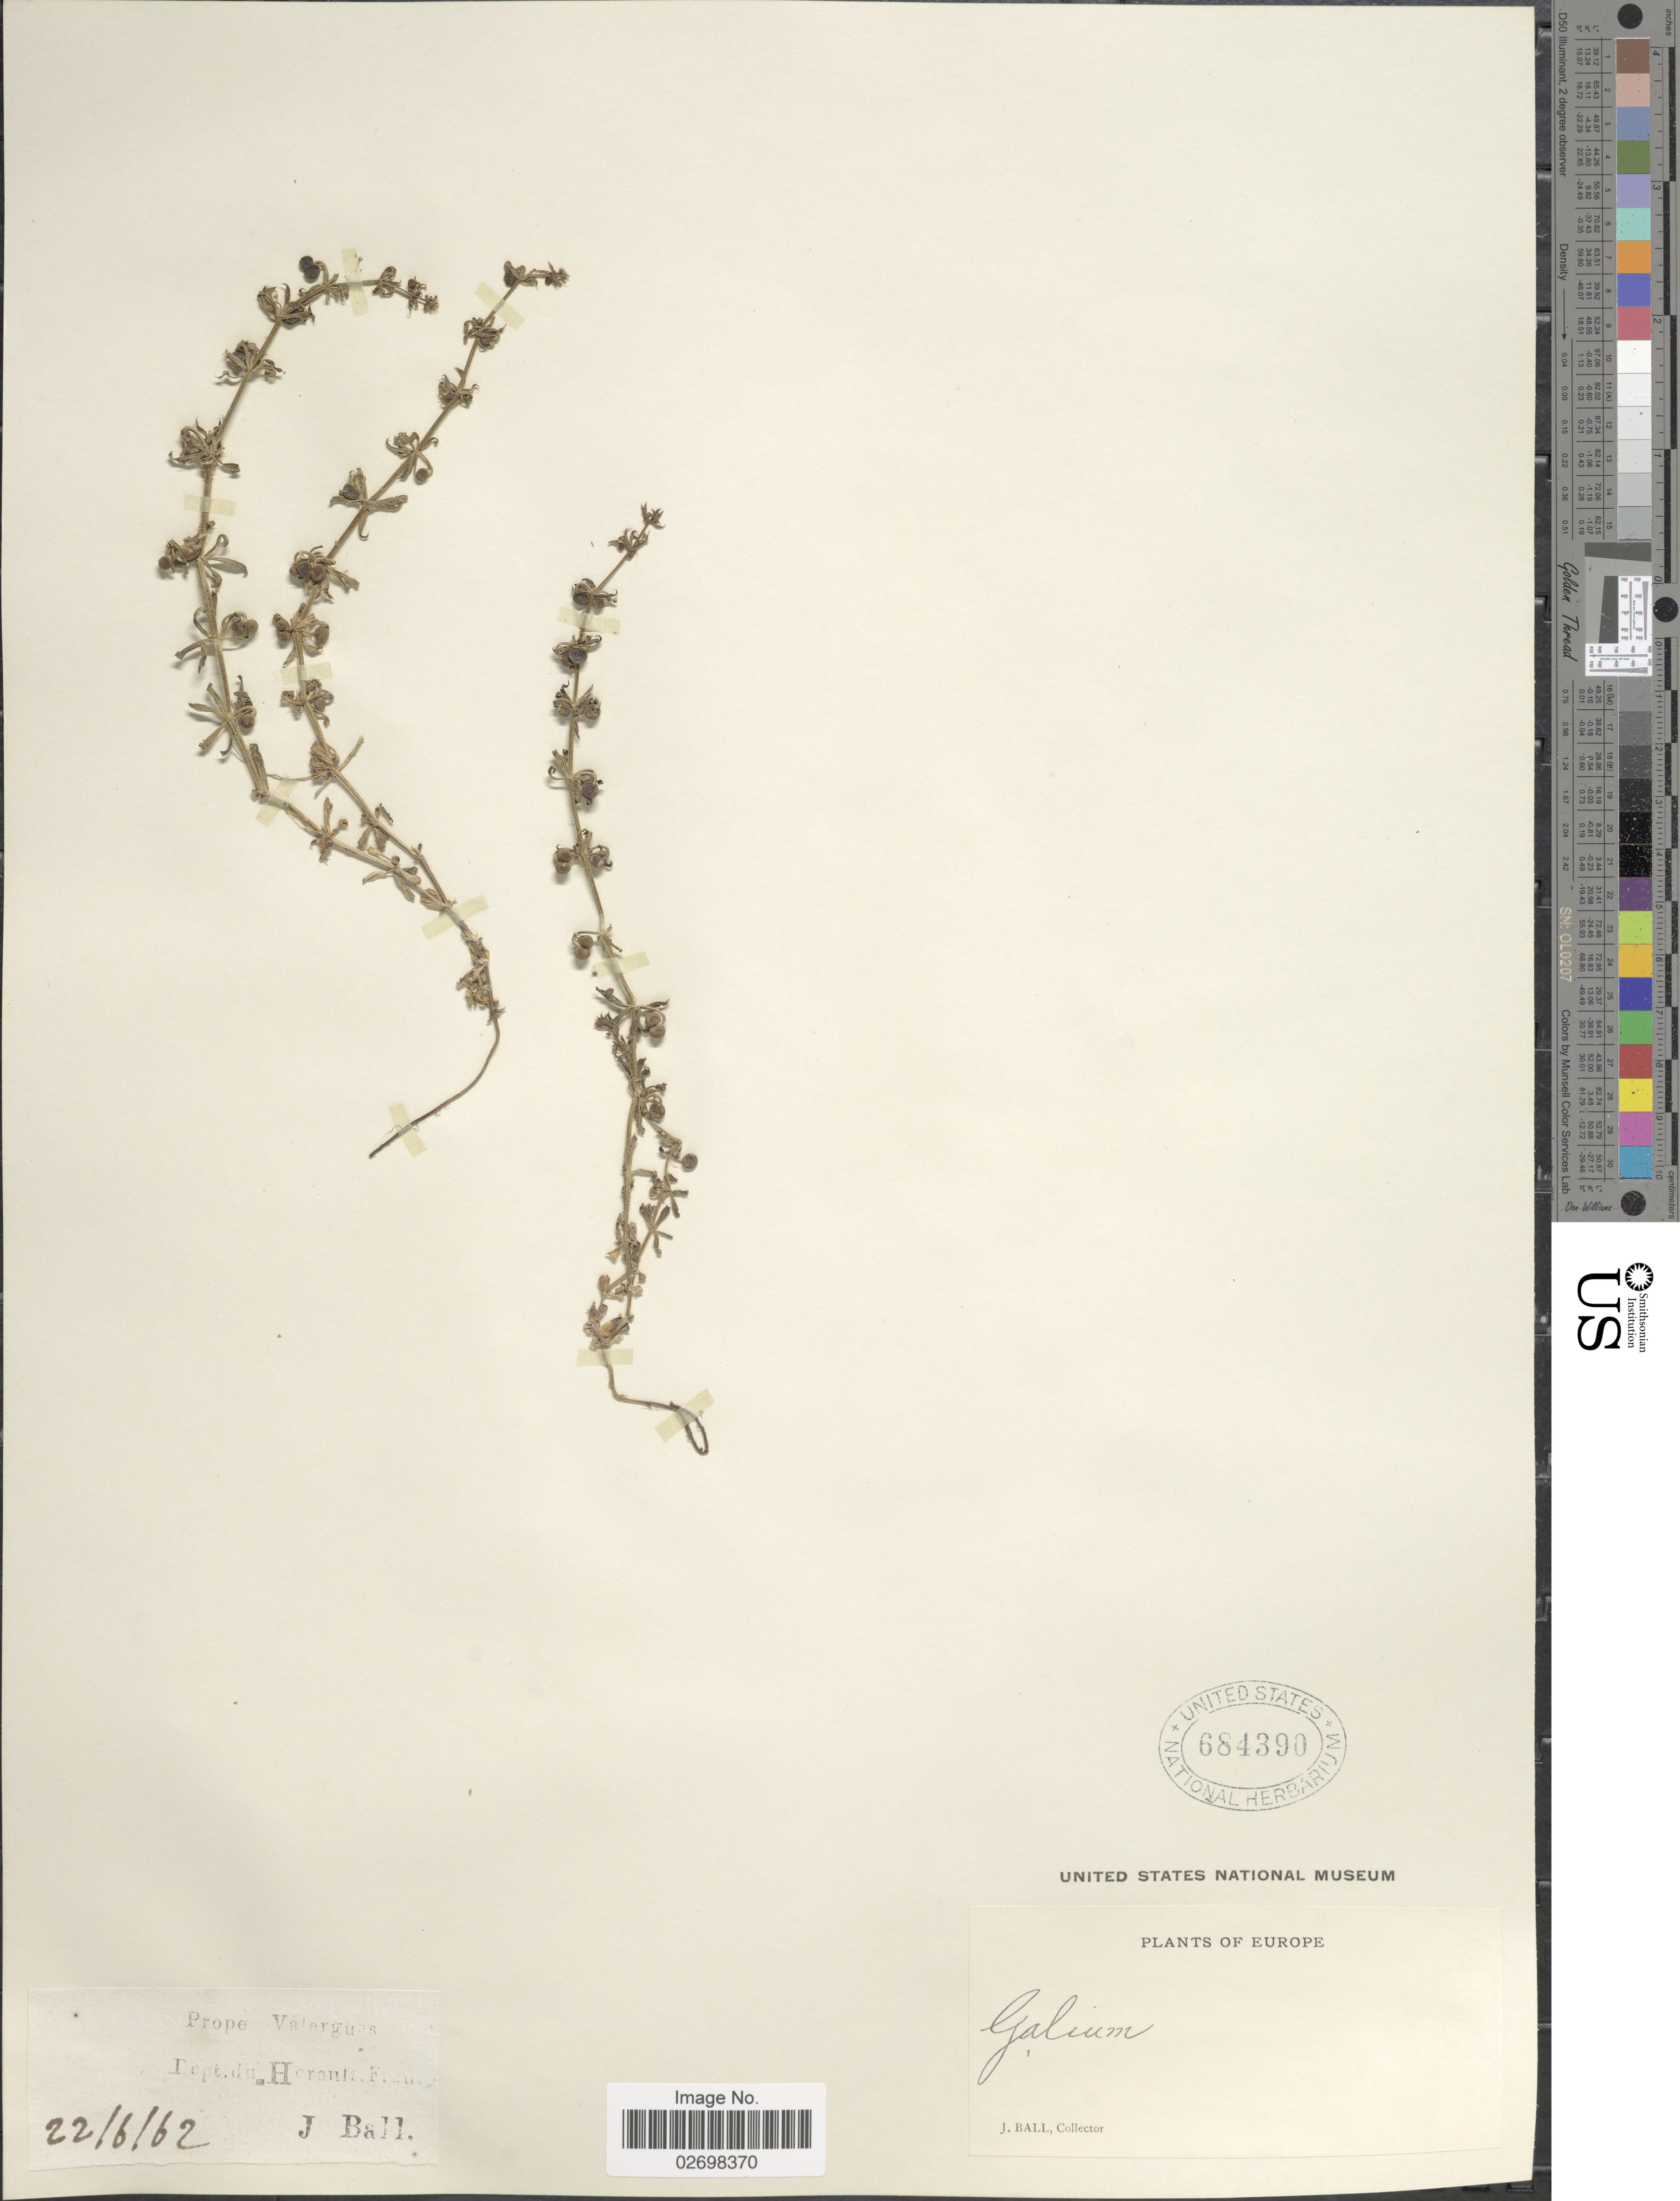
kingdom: Plantae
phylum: Tracheophyta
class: Magnoliopsida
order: Gentianales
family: Rubiaceae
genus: Galium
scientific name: Galium sp.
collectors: J. Ball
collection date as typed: Transcribed d/m/y: 22/6/62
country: France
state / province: Occitanie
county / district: Hérault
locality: Europe, Prope Valergues, Dept. du Herault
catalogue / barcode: US 684390